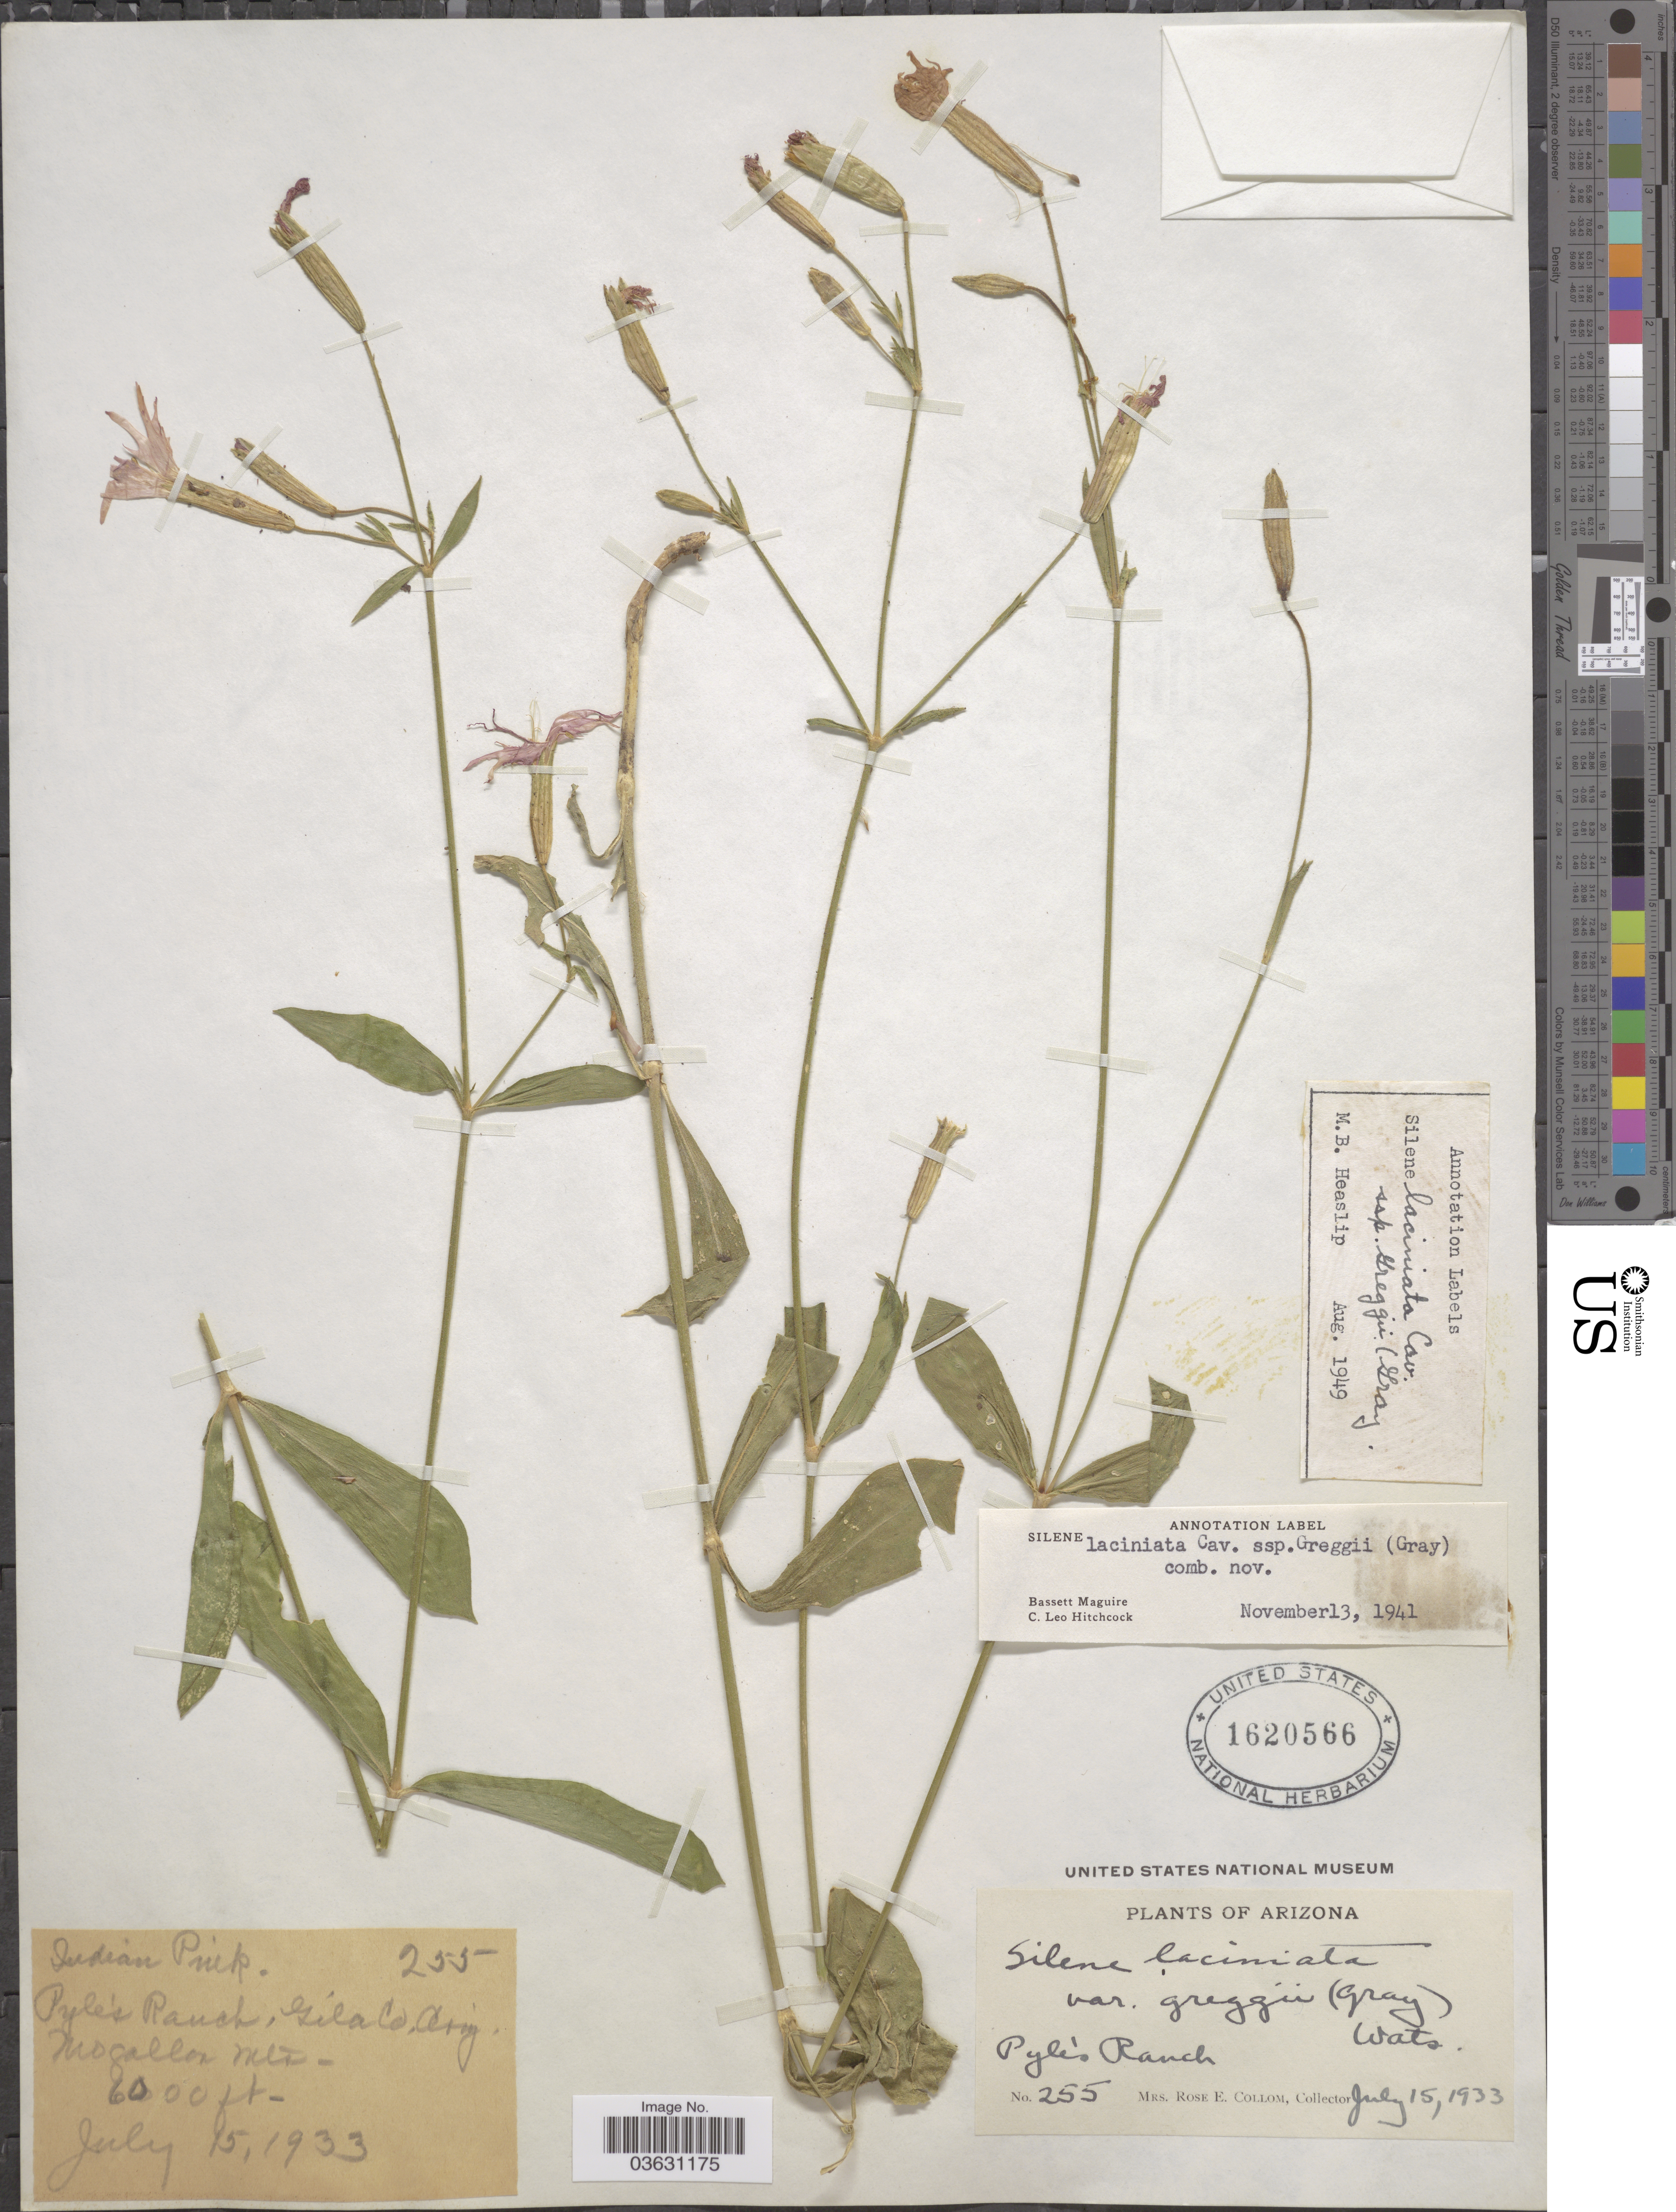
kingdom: Plantae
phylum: Tracheophyta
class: Magnoliopsida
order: Caryophyllales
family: Caryophyllaceae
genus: Silene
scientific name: Silene laciniata subsp. greggii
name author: (A. Gray) C.L. Hitchc. & Maguire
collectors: R. E. Collom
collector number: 255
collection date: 1933-07-15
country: United States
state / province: Arizona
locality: Pyle's Ranch, Gila Co. Mogollon Mts.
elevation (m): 1829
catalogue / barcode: US 1620566